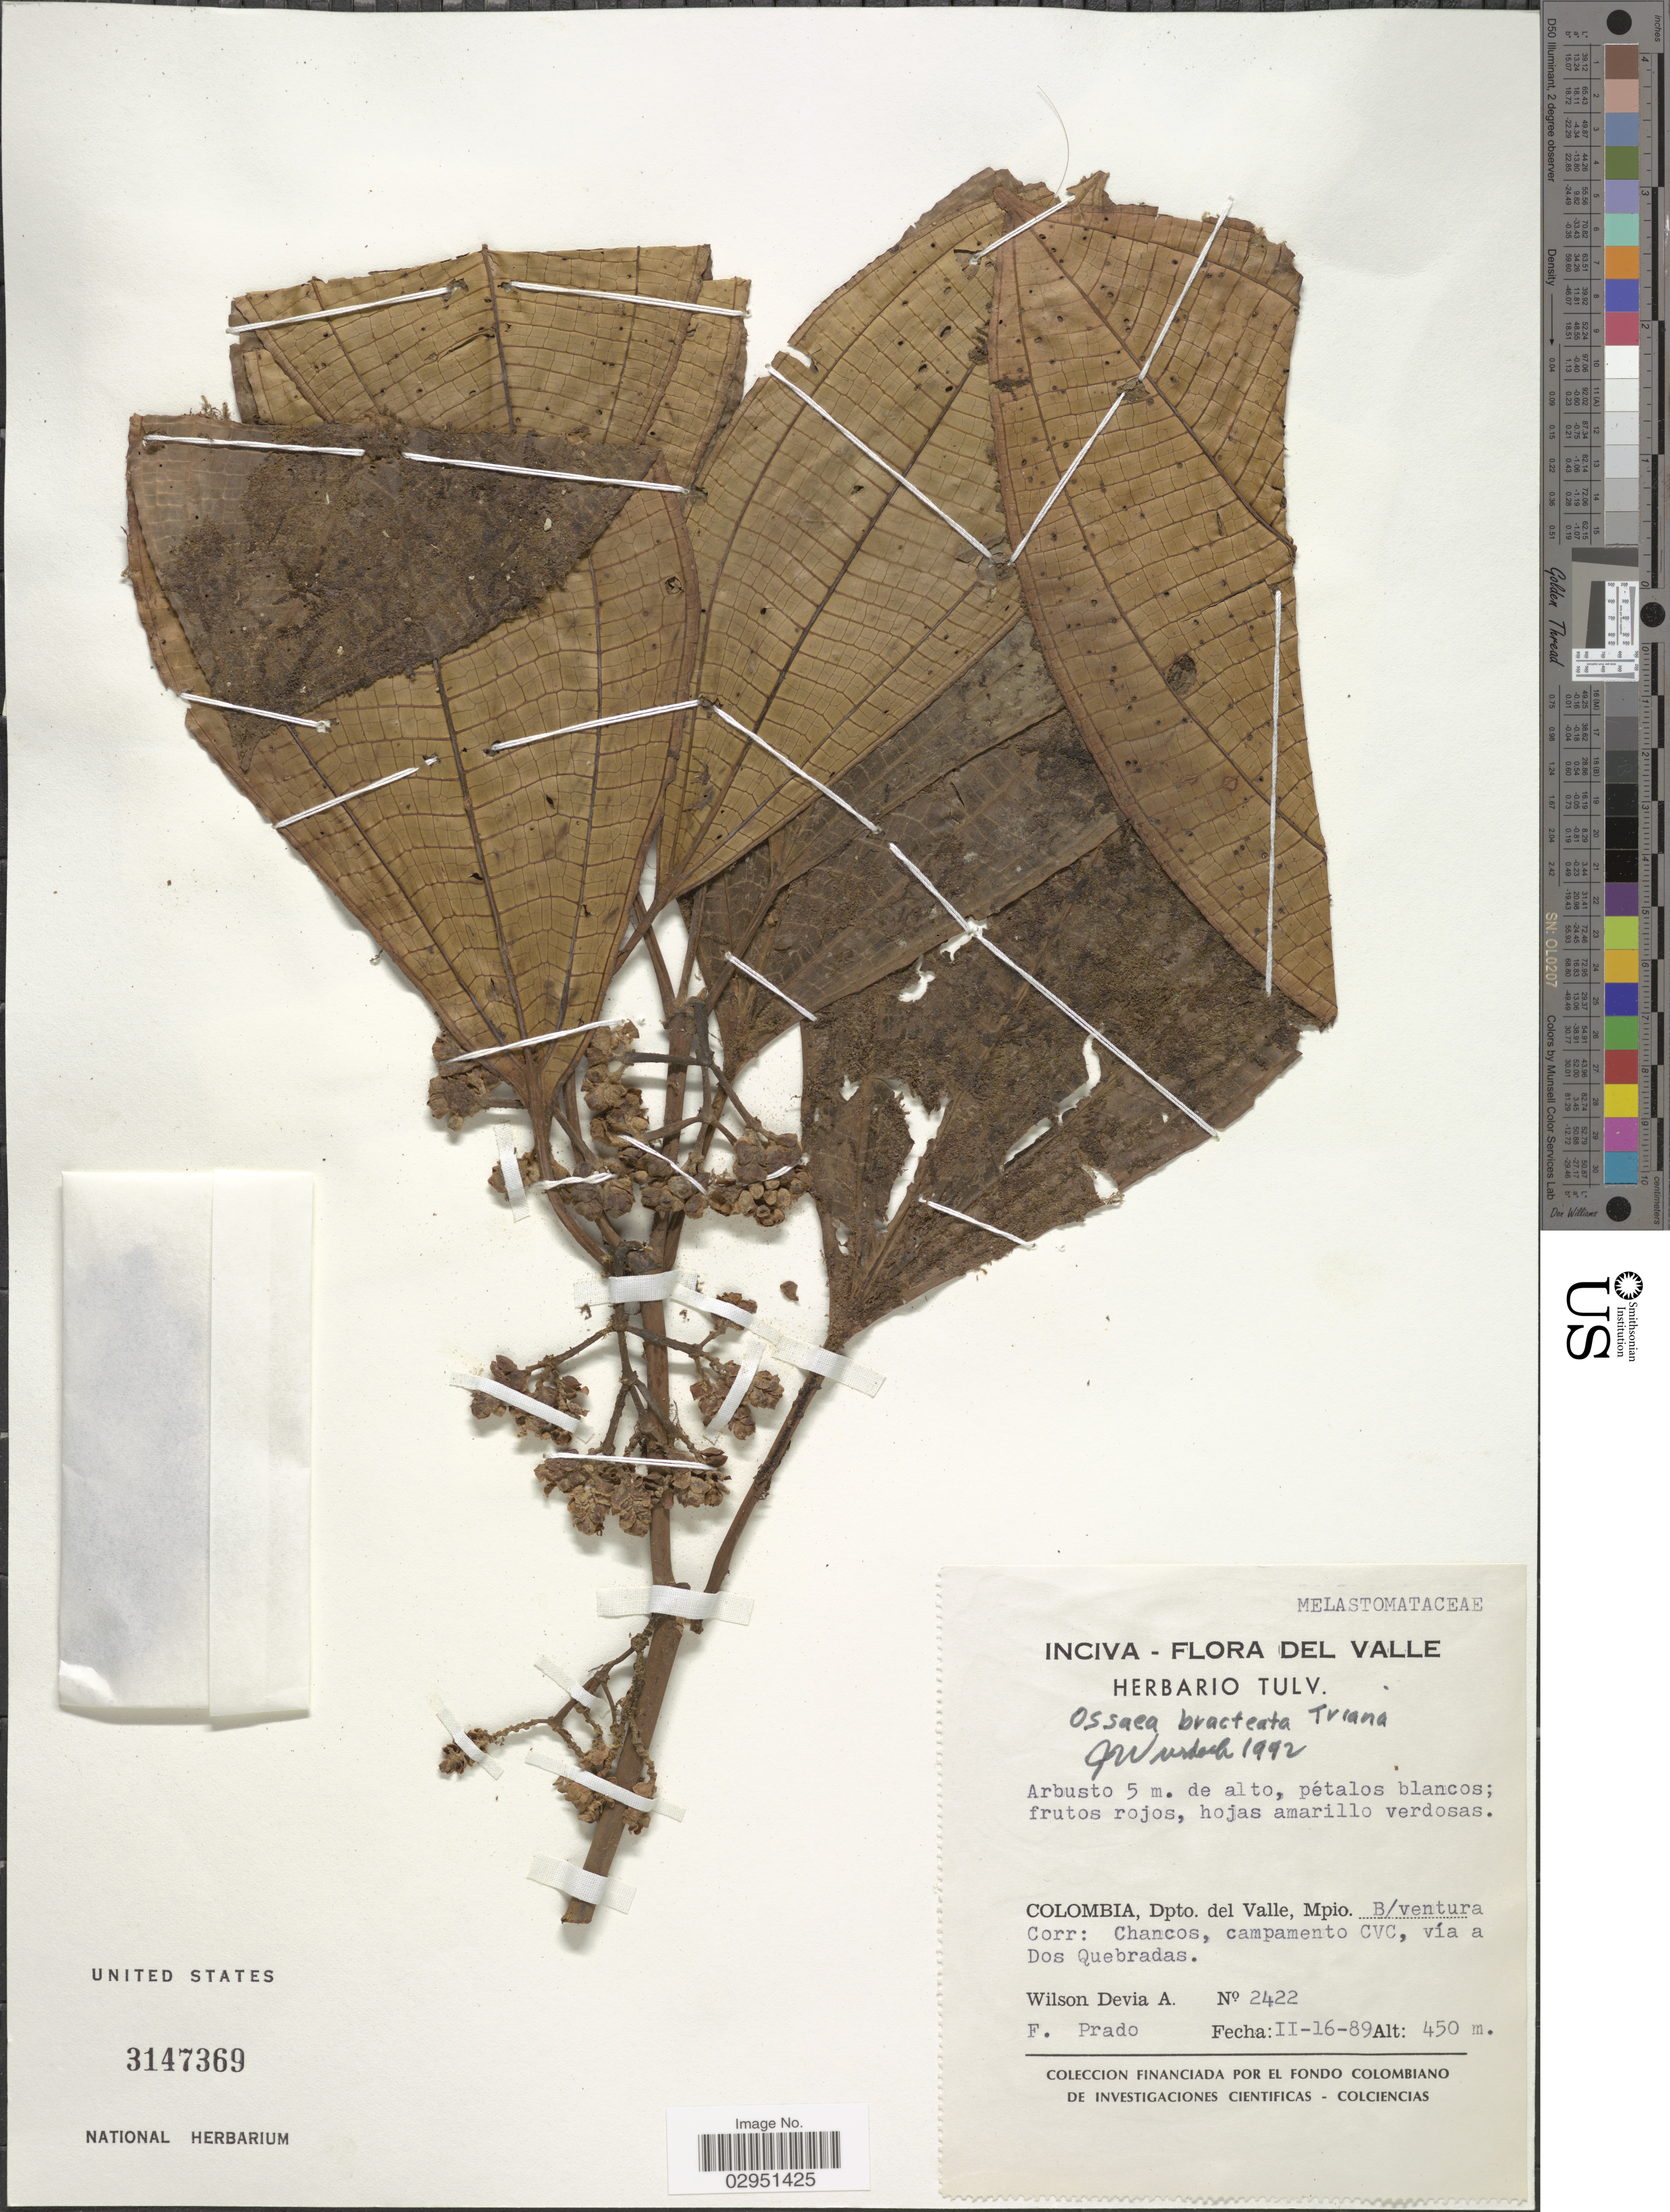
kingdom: Plantae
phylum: Tracheophyta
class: Magnoliopsida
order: Myrtales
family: Melastomataceae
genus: Ossaea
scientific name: Ossaea bracteata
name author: Triana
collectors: W. Devia A. & Prado. F.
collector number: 2422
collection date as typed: Transcribed d/m/y: 16/2/89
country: Colombia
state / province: Valle del Cauca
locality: Dpto. del Valle, Mpio B.ventura Corr: Chancos, campamento CVC, vía a Dos Quebradas.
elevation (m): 450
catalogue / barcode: US 3147369